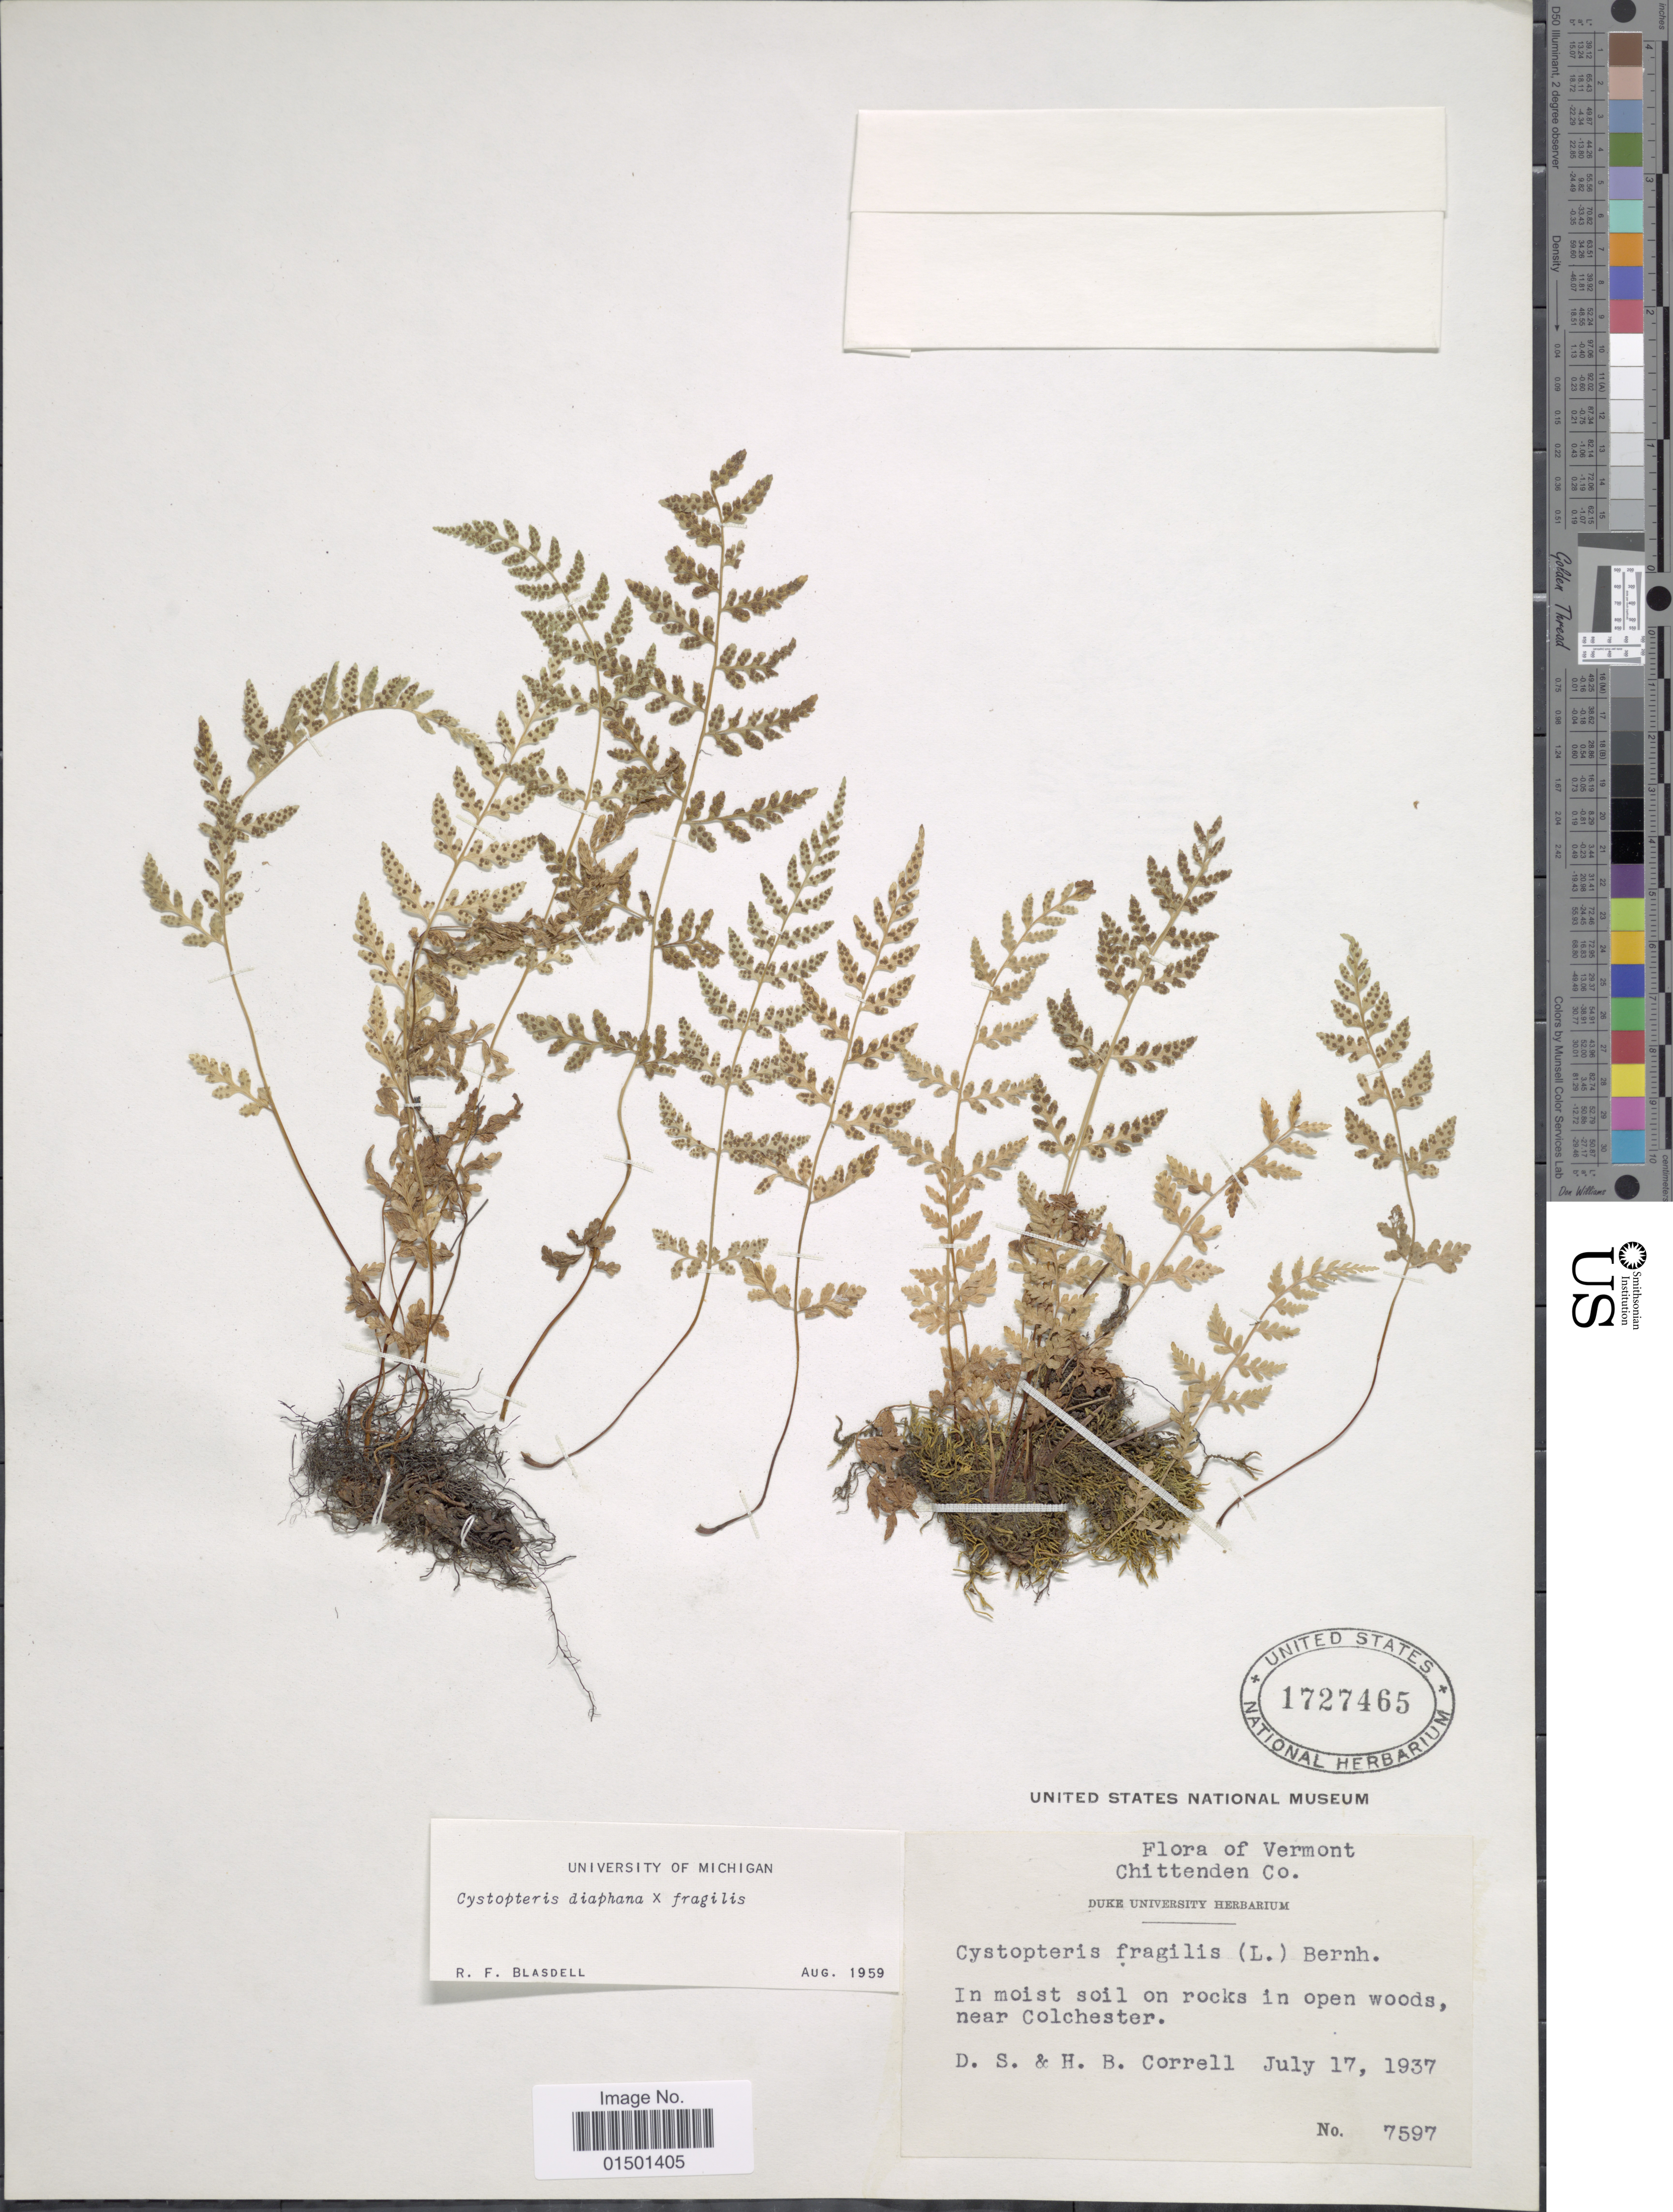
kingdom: Plantae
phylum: Tracheophyta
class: Polypodiopsida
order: Polypodiales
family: Cystopteridaceae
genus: Cystopteris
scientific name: Cystopteris diaphana x C. fragilis (L.) Bernh.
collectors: D. S. Correll & H. Correll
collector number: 7597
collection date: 1937-07-17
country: United States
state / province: Vermont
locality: Chittenden Co., near Colchester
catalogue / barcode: US 1727465